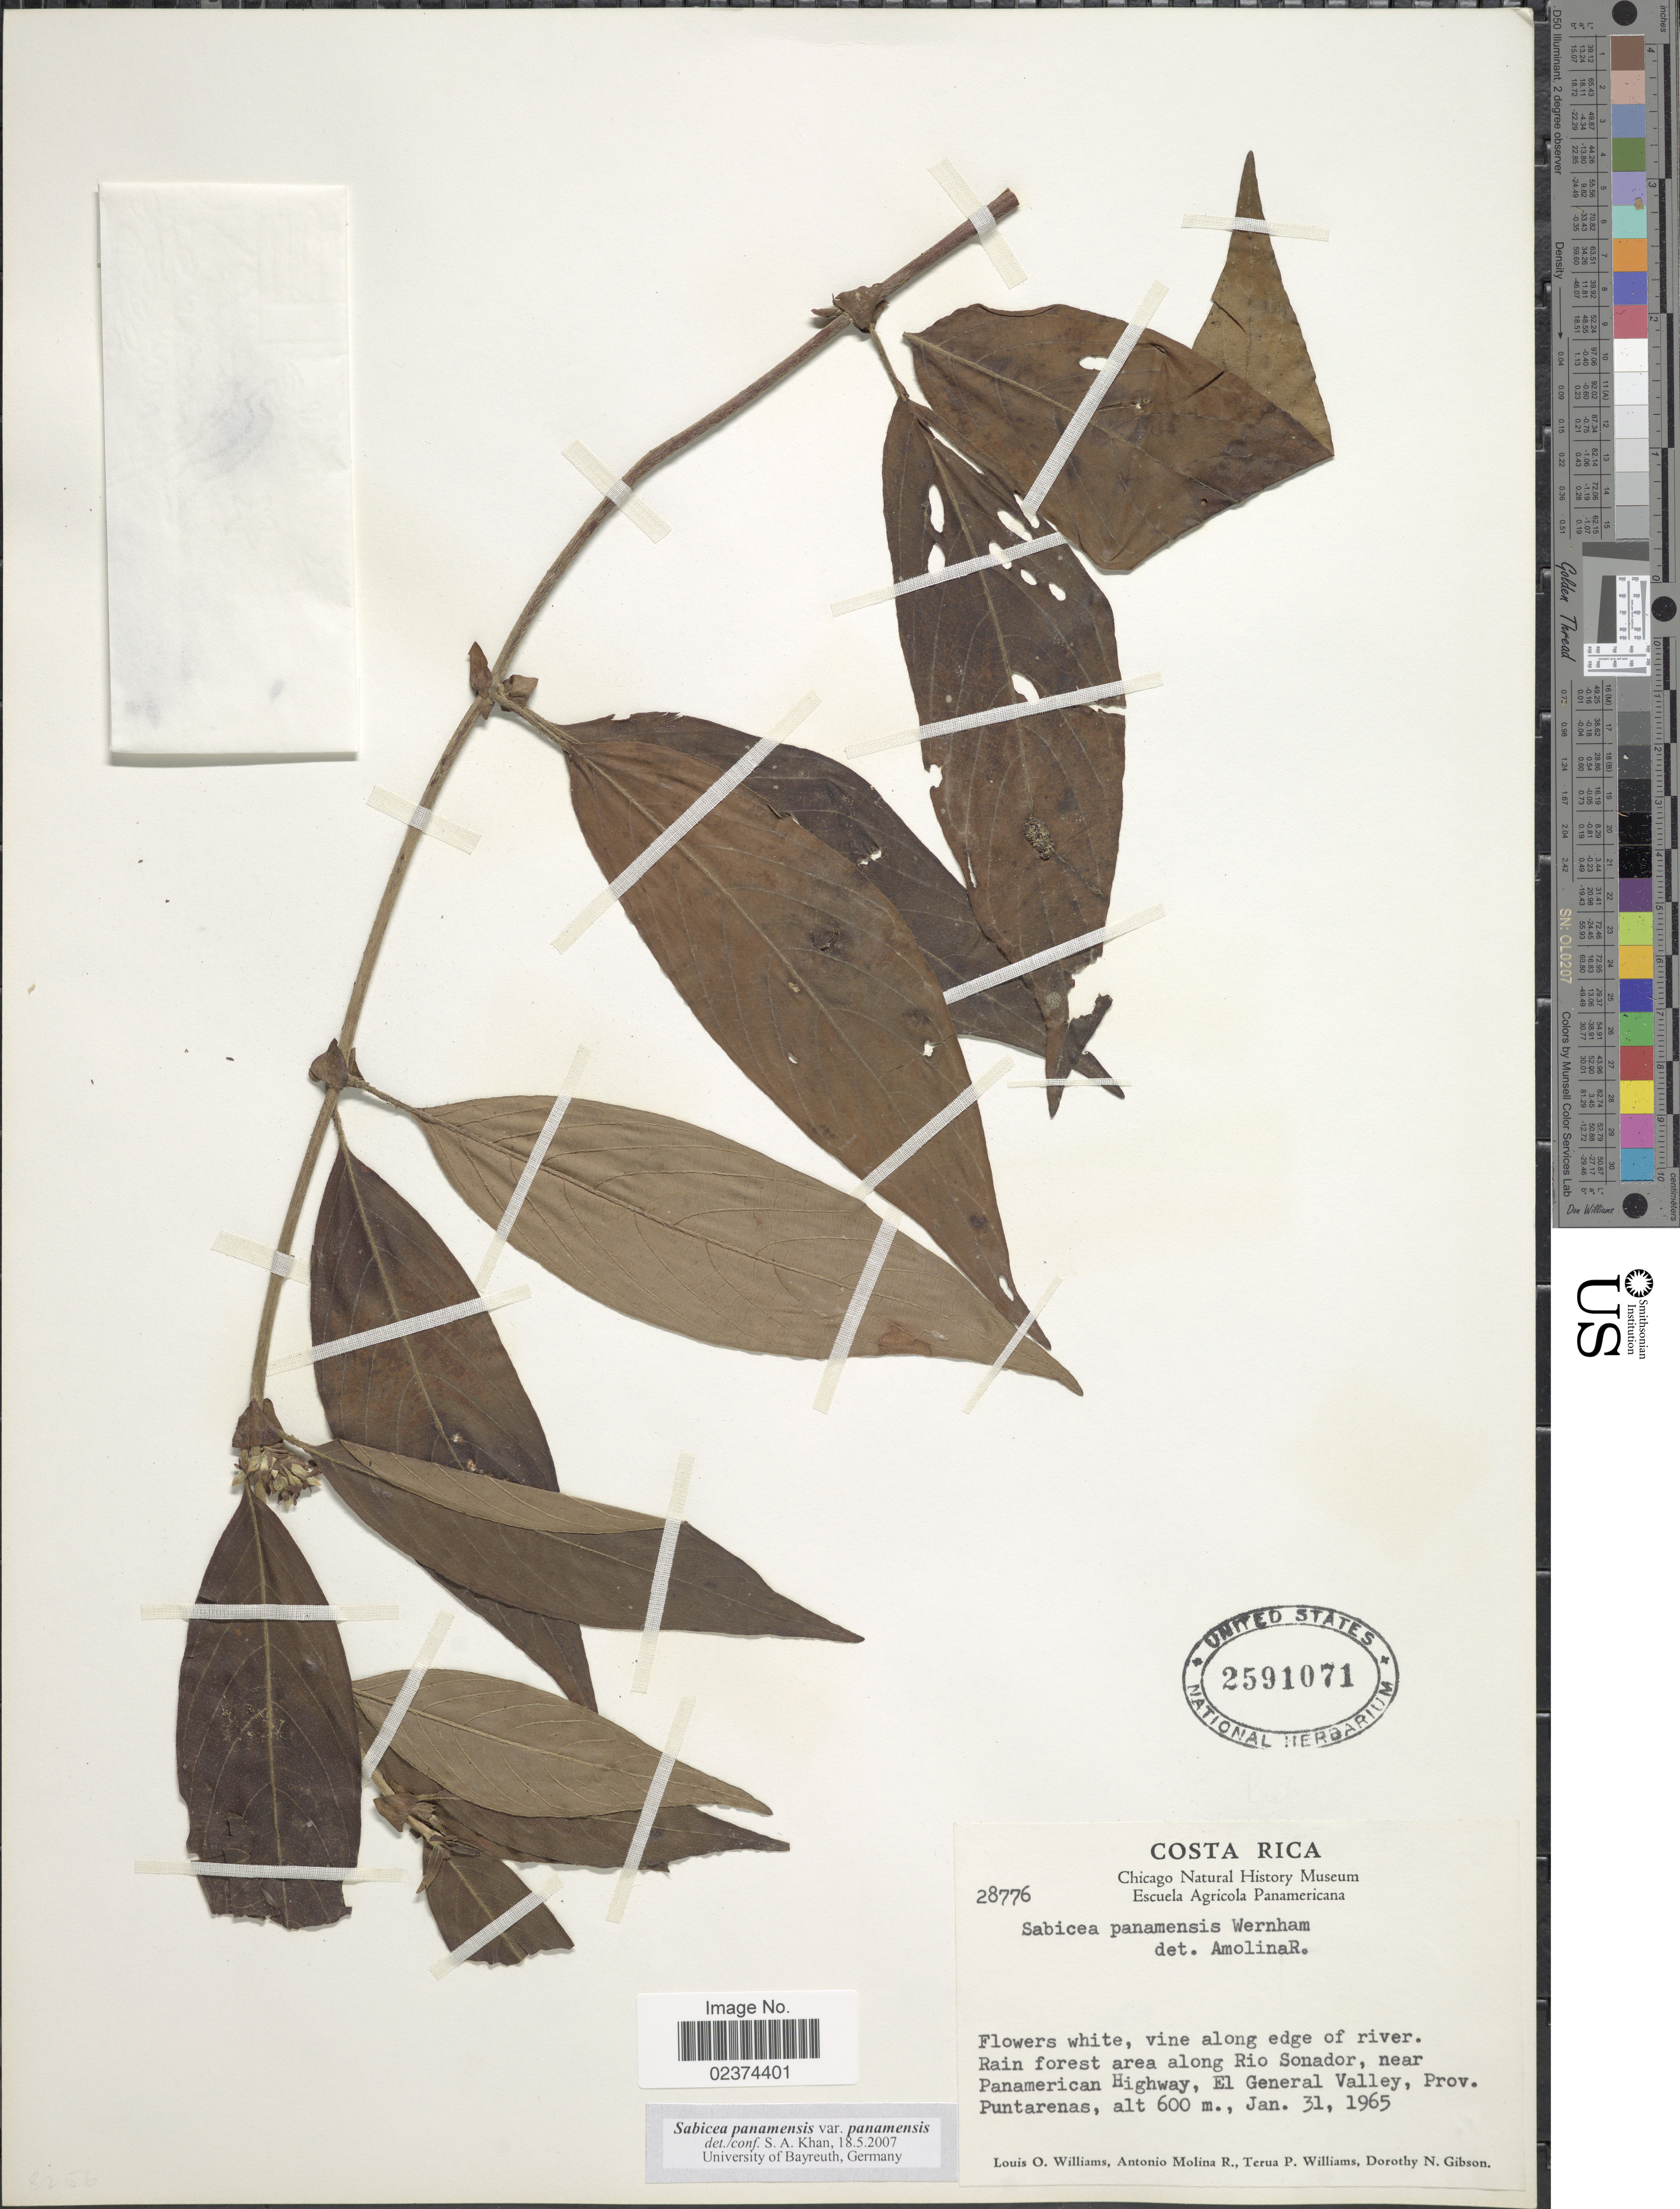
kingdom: Plantae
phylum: Tracheophyta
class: Magnoliopsida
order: Gentianales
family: Rubiaceae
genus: Sabicea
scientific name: Sabicea panamensis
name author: Wernham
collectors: L. O. Williams, A. Molina R., T. P. Williams & D. N. Gibson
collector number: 28776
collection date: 1965-01-31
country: Costa Rica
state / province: Puntarenas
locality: Vine along edge of river. Rain forest area along Rio Sonador, near Panamerican Highway, El General Valley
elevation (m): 600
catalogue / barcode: US 2591071